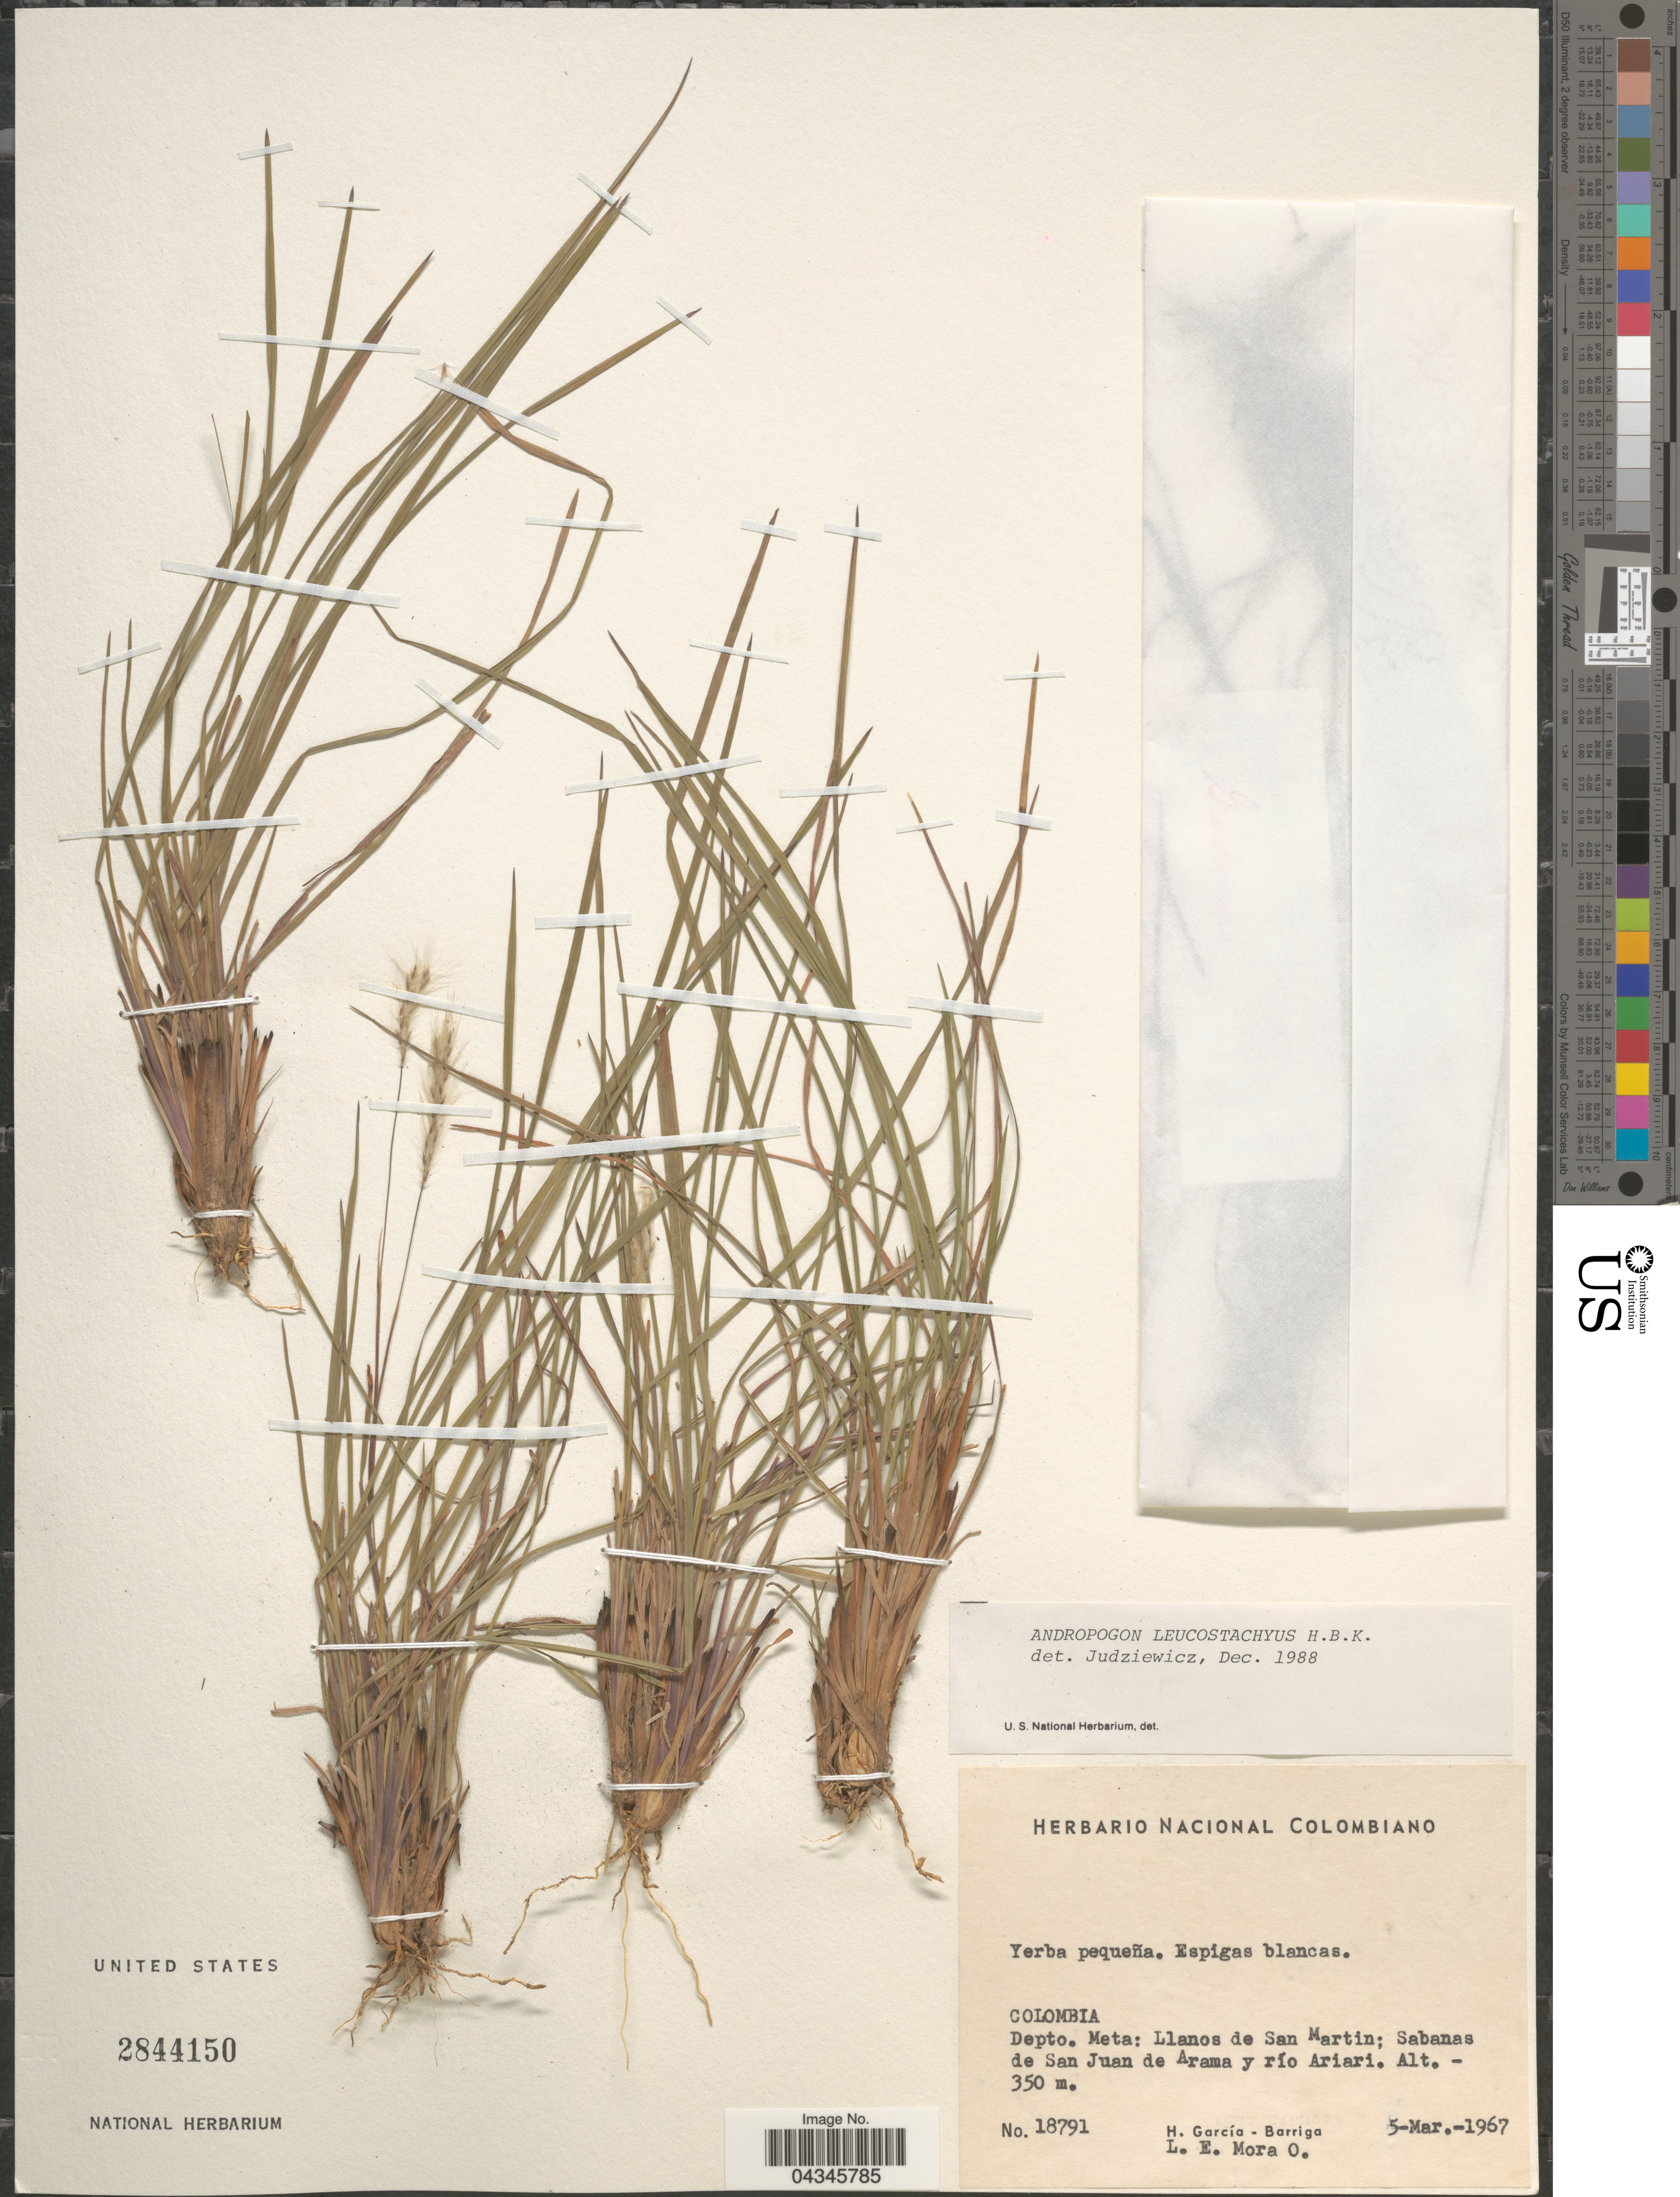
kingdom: Plantae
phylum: Tracheophyta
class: Liliopsida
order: Poales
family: Poaceae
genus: Andropogon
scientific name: Andropogon leucostachyus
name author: Kunth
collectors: H. García Barriga & L. E. Mora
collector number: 18791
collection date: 1967-03-05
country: Colombia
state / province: Meta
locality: Depto. Meta: Llanos de San Martin; Sabanas de San Juan de Arama y río Ariari.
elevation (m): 350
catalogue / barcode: US 2844150